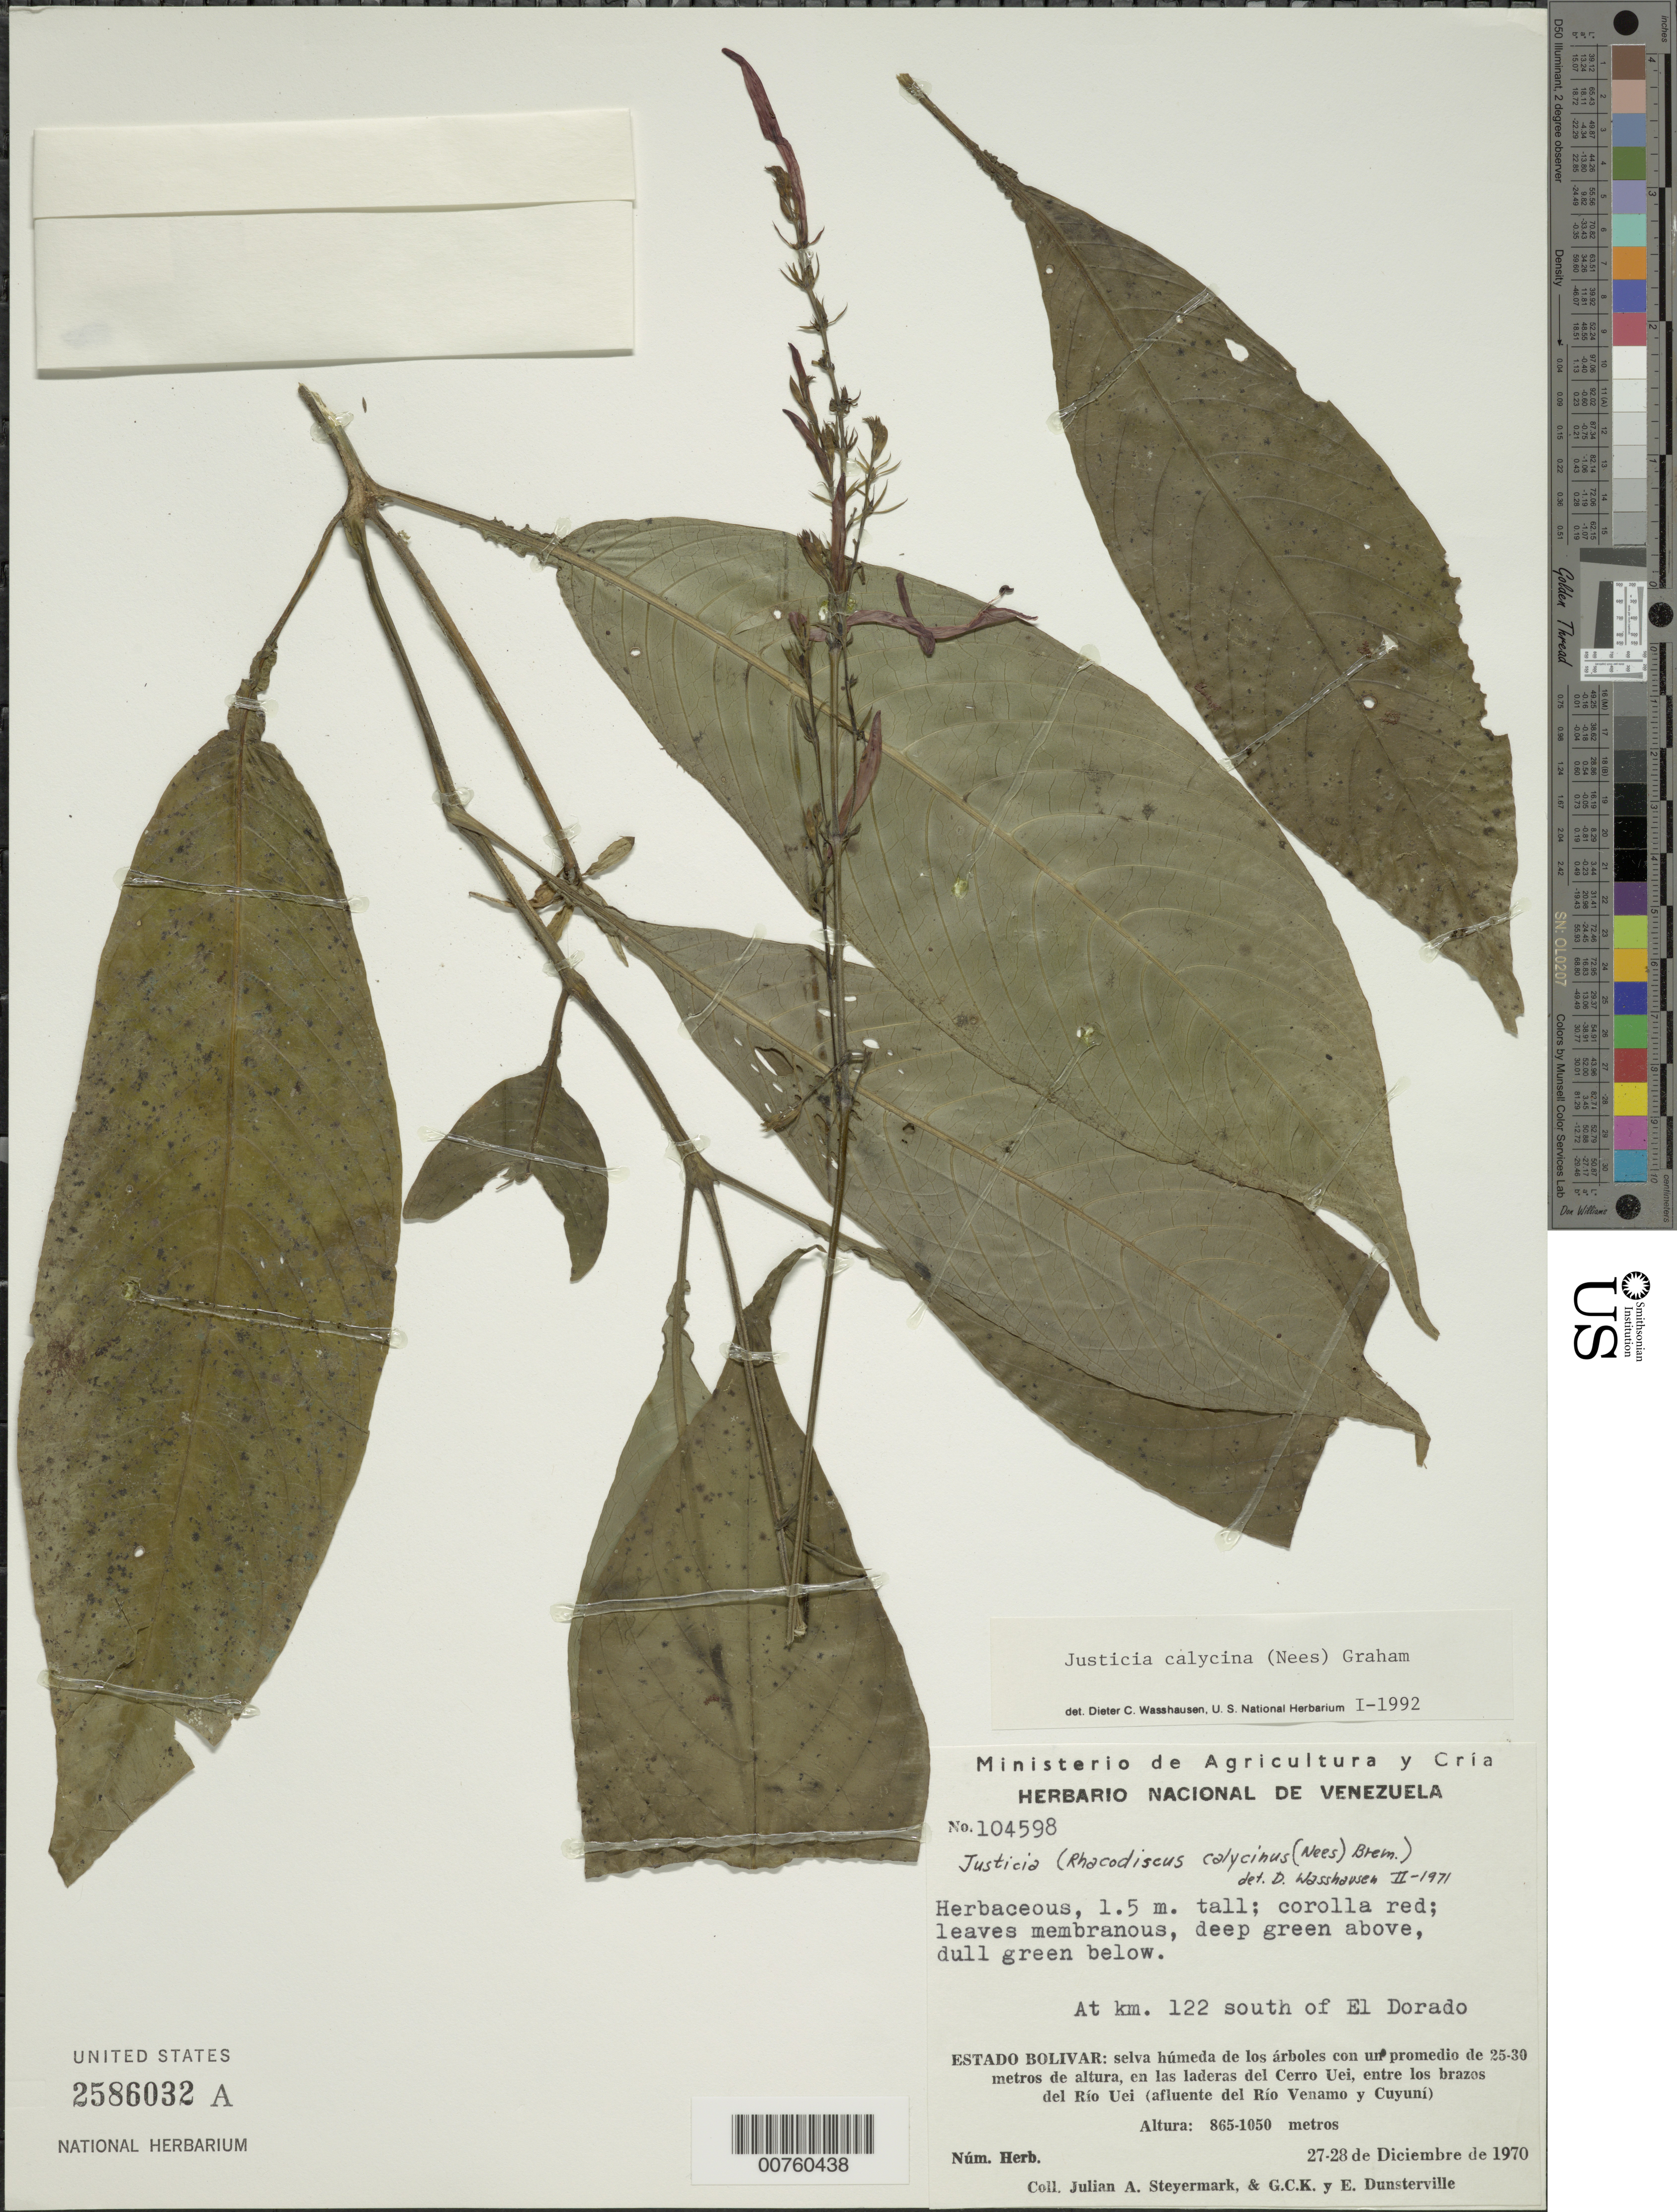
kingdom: Plantae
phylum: Tracheophyta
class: Magnoliopsida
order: Lamiales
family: Acanthaceae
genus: Justicia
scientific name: Justicia calycina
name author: (Nees) V.A.W. Graham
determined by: Wasshausen, Dieter C., (BOT), Smithsonian Institution - National Museum of Natural History (UNITED STATES)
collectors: J. Steyermark, G. C. K. Dunsterville & E. Dunsterville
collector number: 104598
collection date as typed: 27-Dec-70 to 28-Dec-70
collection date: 1970-12-27/1970-12-28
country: Venezuela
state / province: Bolívar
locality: Cerro Uei, Río Uei (affl. del Río Venamo y Cuyuní), km 124.5, at km 122 S of El Dorado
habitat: Selva húmeda de los árboles con un promedio de 25-30 m. de altura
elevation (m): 865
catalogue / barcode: US 2586032A